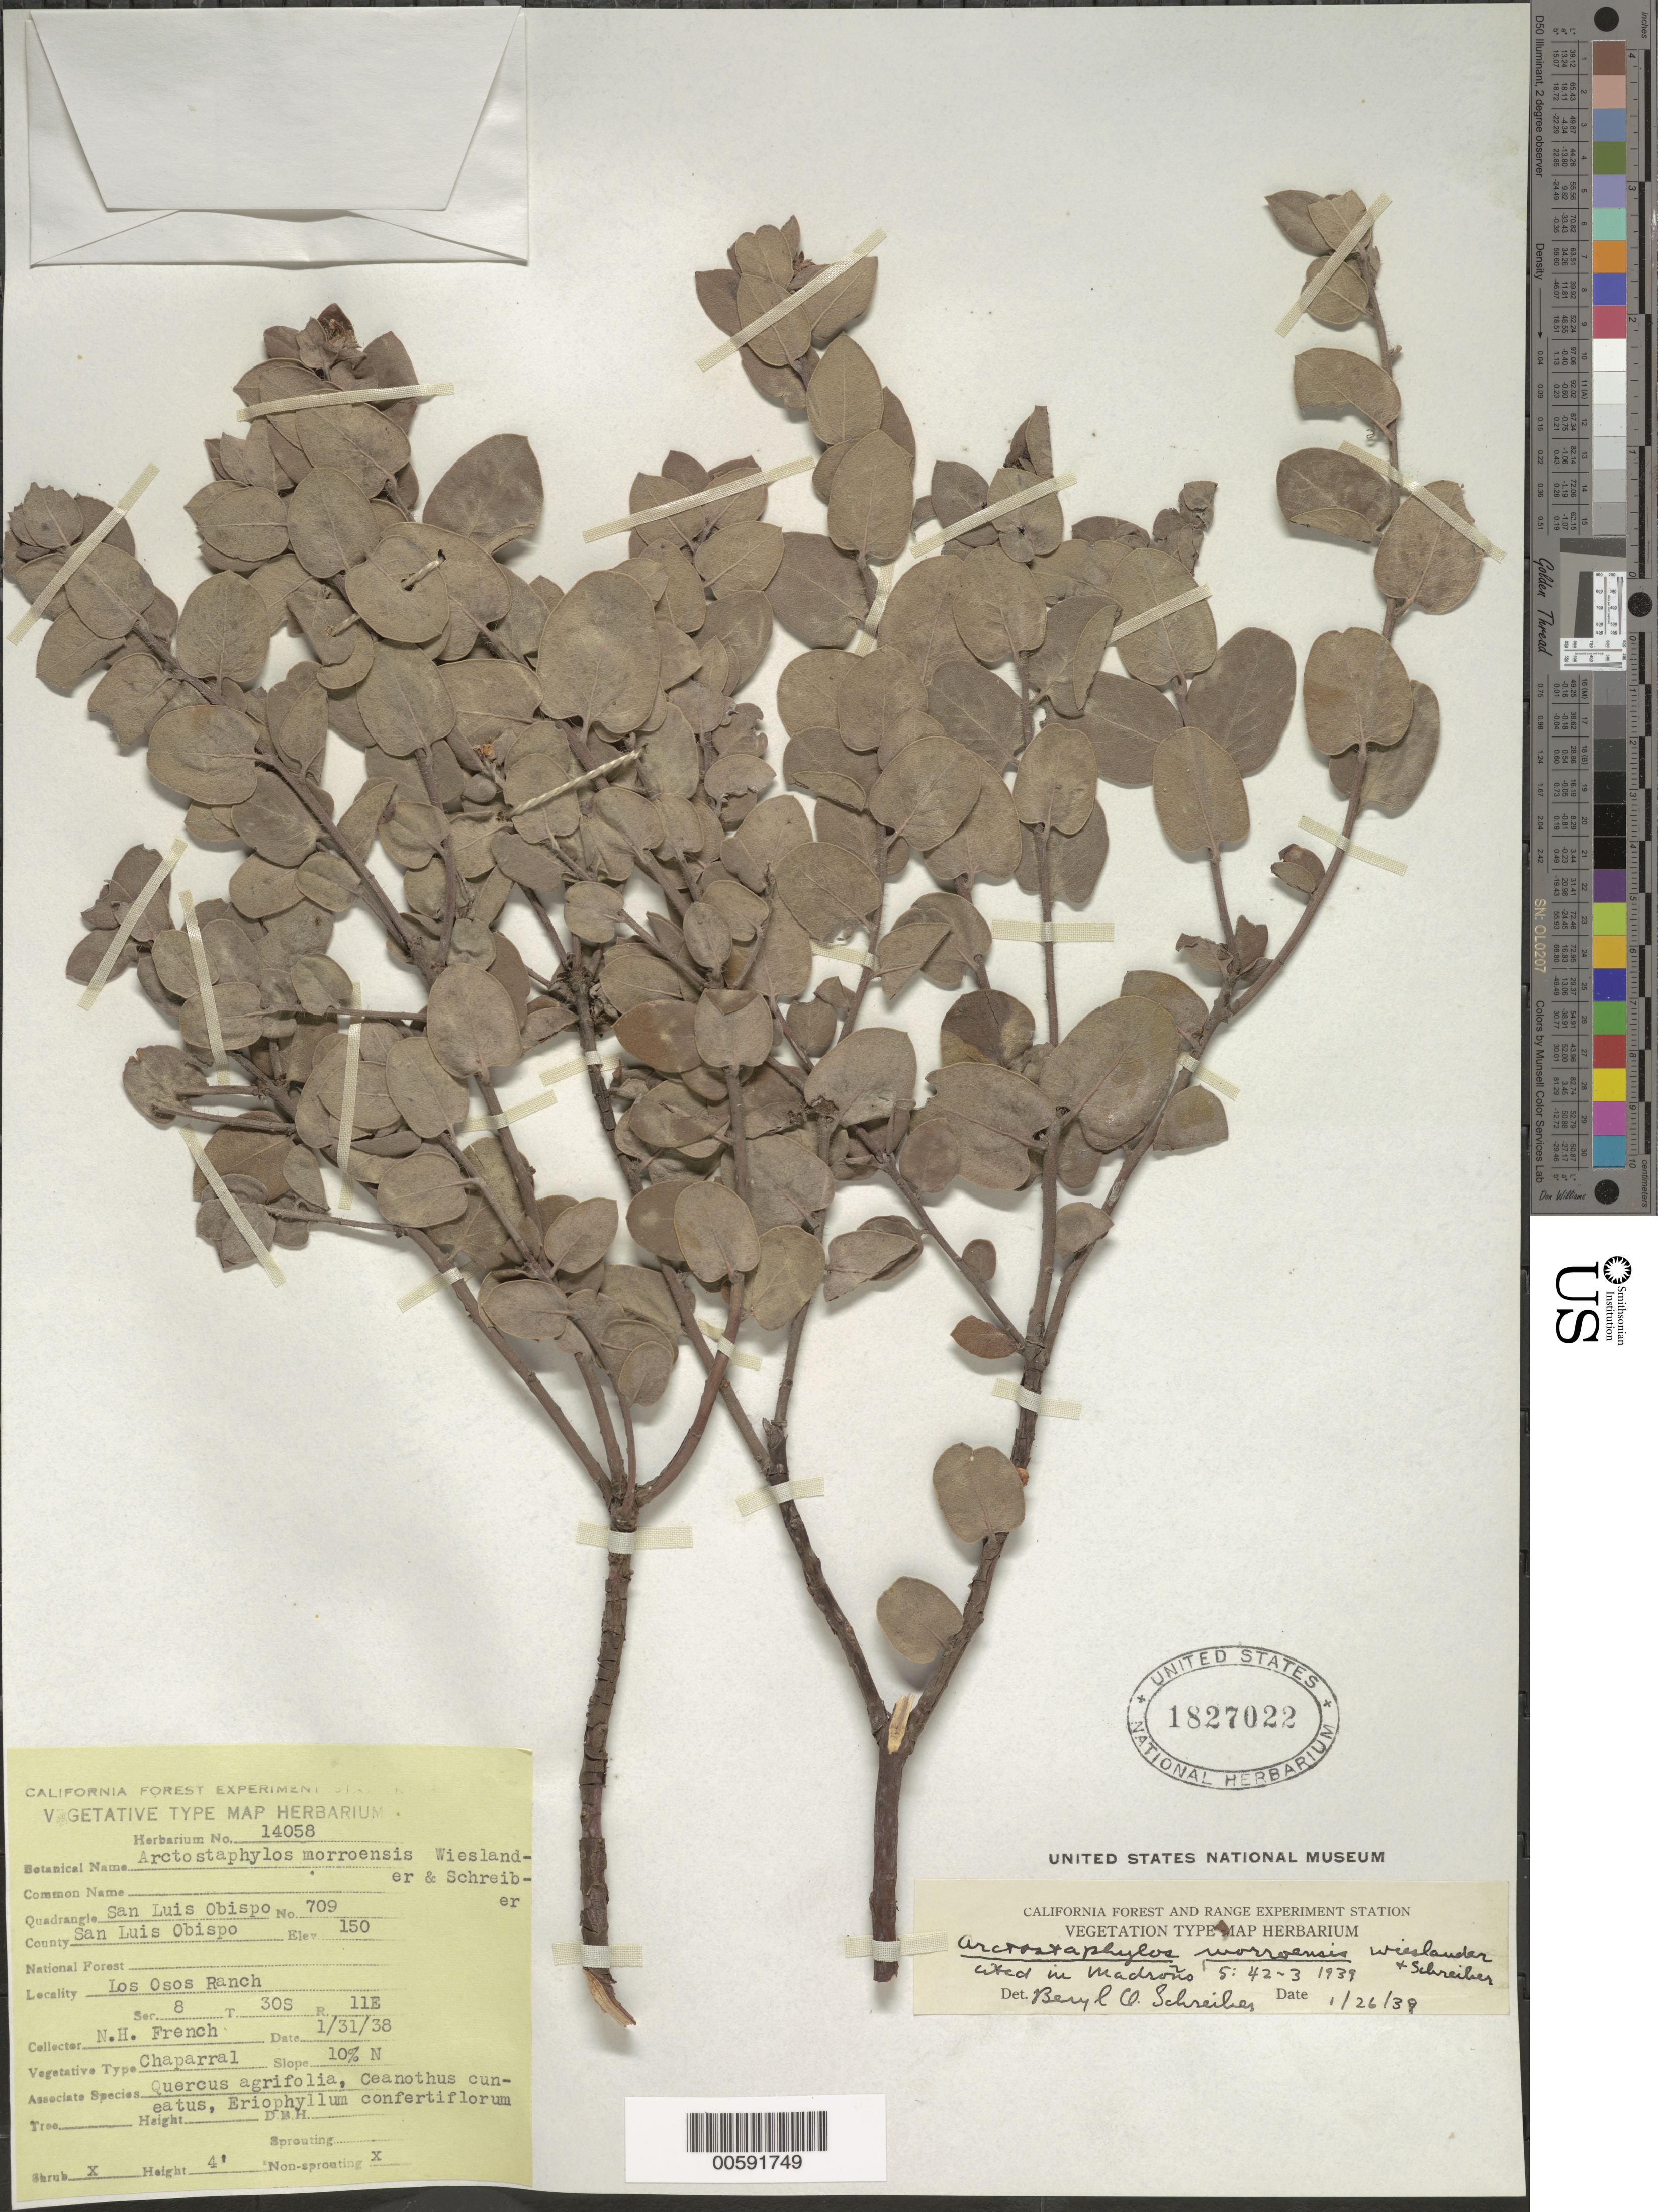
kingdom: Plantae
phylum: Tracheophyta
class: Magnoliopsida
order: Ericales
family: Ericaceae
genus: Arctostaphylos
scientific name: Arctostaphylos morroensis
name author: Wiesl. & B. Schreiber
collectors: N. French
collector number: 709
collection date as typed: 31 Jan 1938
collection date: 1938-01-31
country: United States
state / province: California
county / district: San Luis Obispo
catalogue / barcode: US 1827022